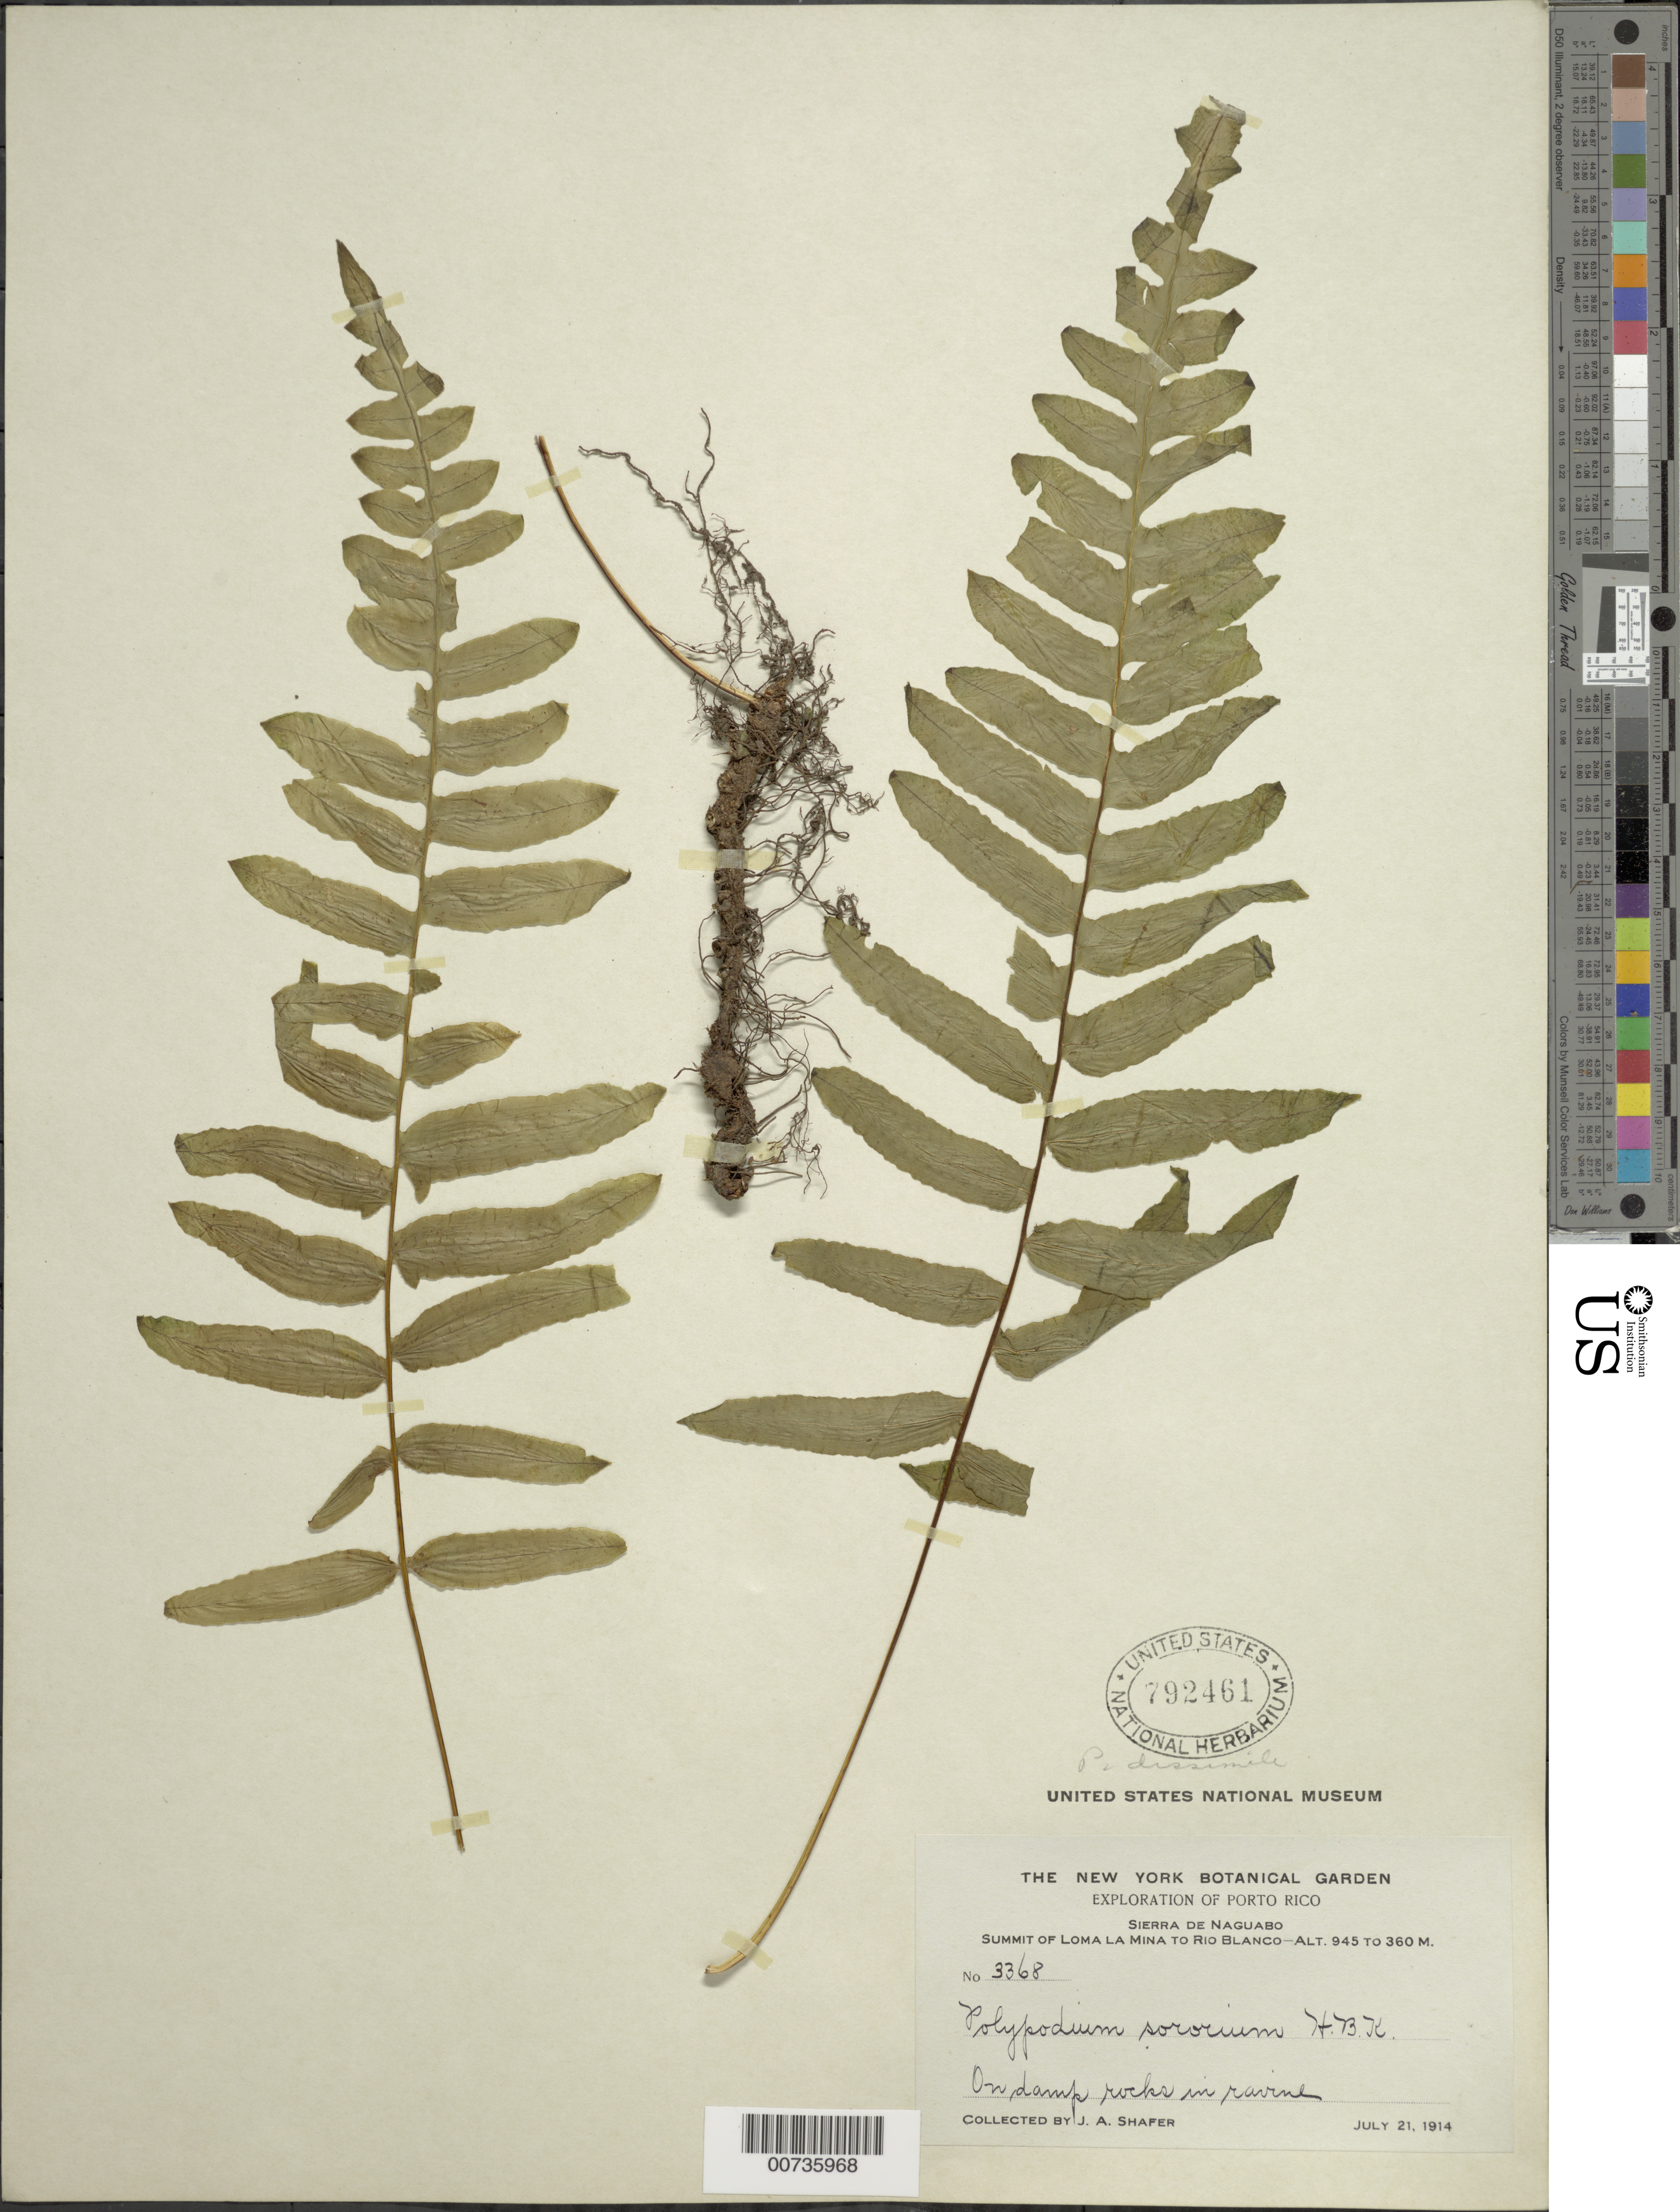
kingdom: Plantae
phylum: Tracheophyta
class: Polypodiopsida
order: Polypodiales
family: Polypodiaceae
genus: Polypodium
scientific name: Polypodium dulce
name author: Poir.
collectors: J. A. Shafer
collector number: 3368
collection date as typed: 21 Jul 1914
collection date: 1914-07-21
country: Puerto Rico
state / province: Naguabo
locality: Sierra de Naguabo, Summit of Loma la Mina to Rio Blanco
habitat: On damp rocks in ravine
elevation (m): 945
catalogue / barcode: US 792461